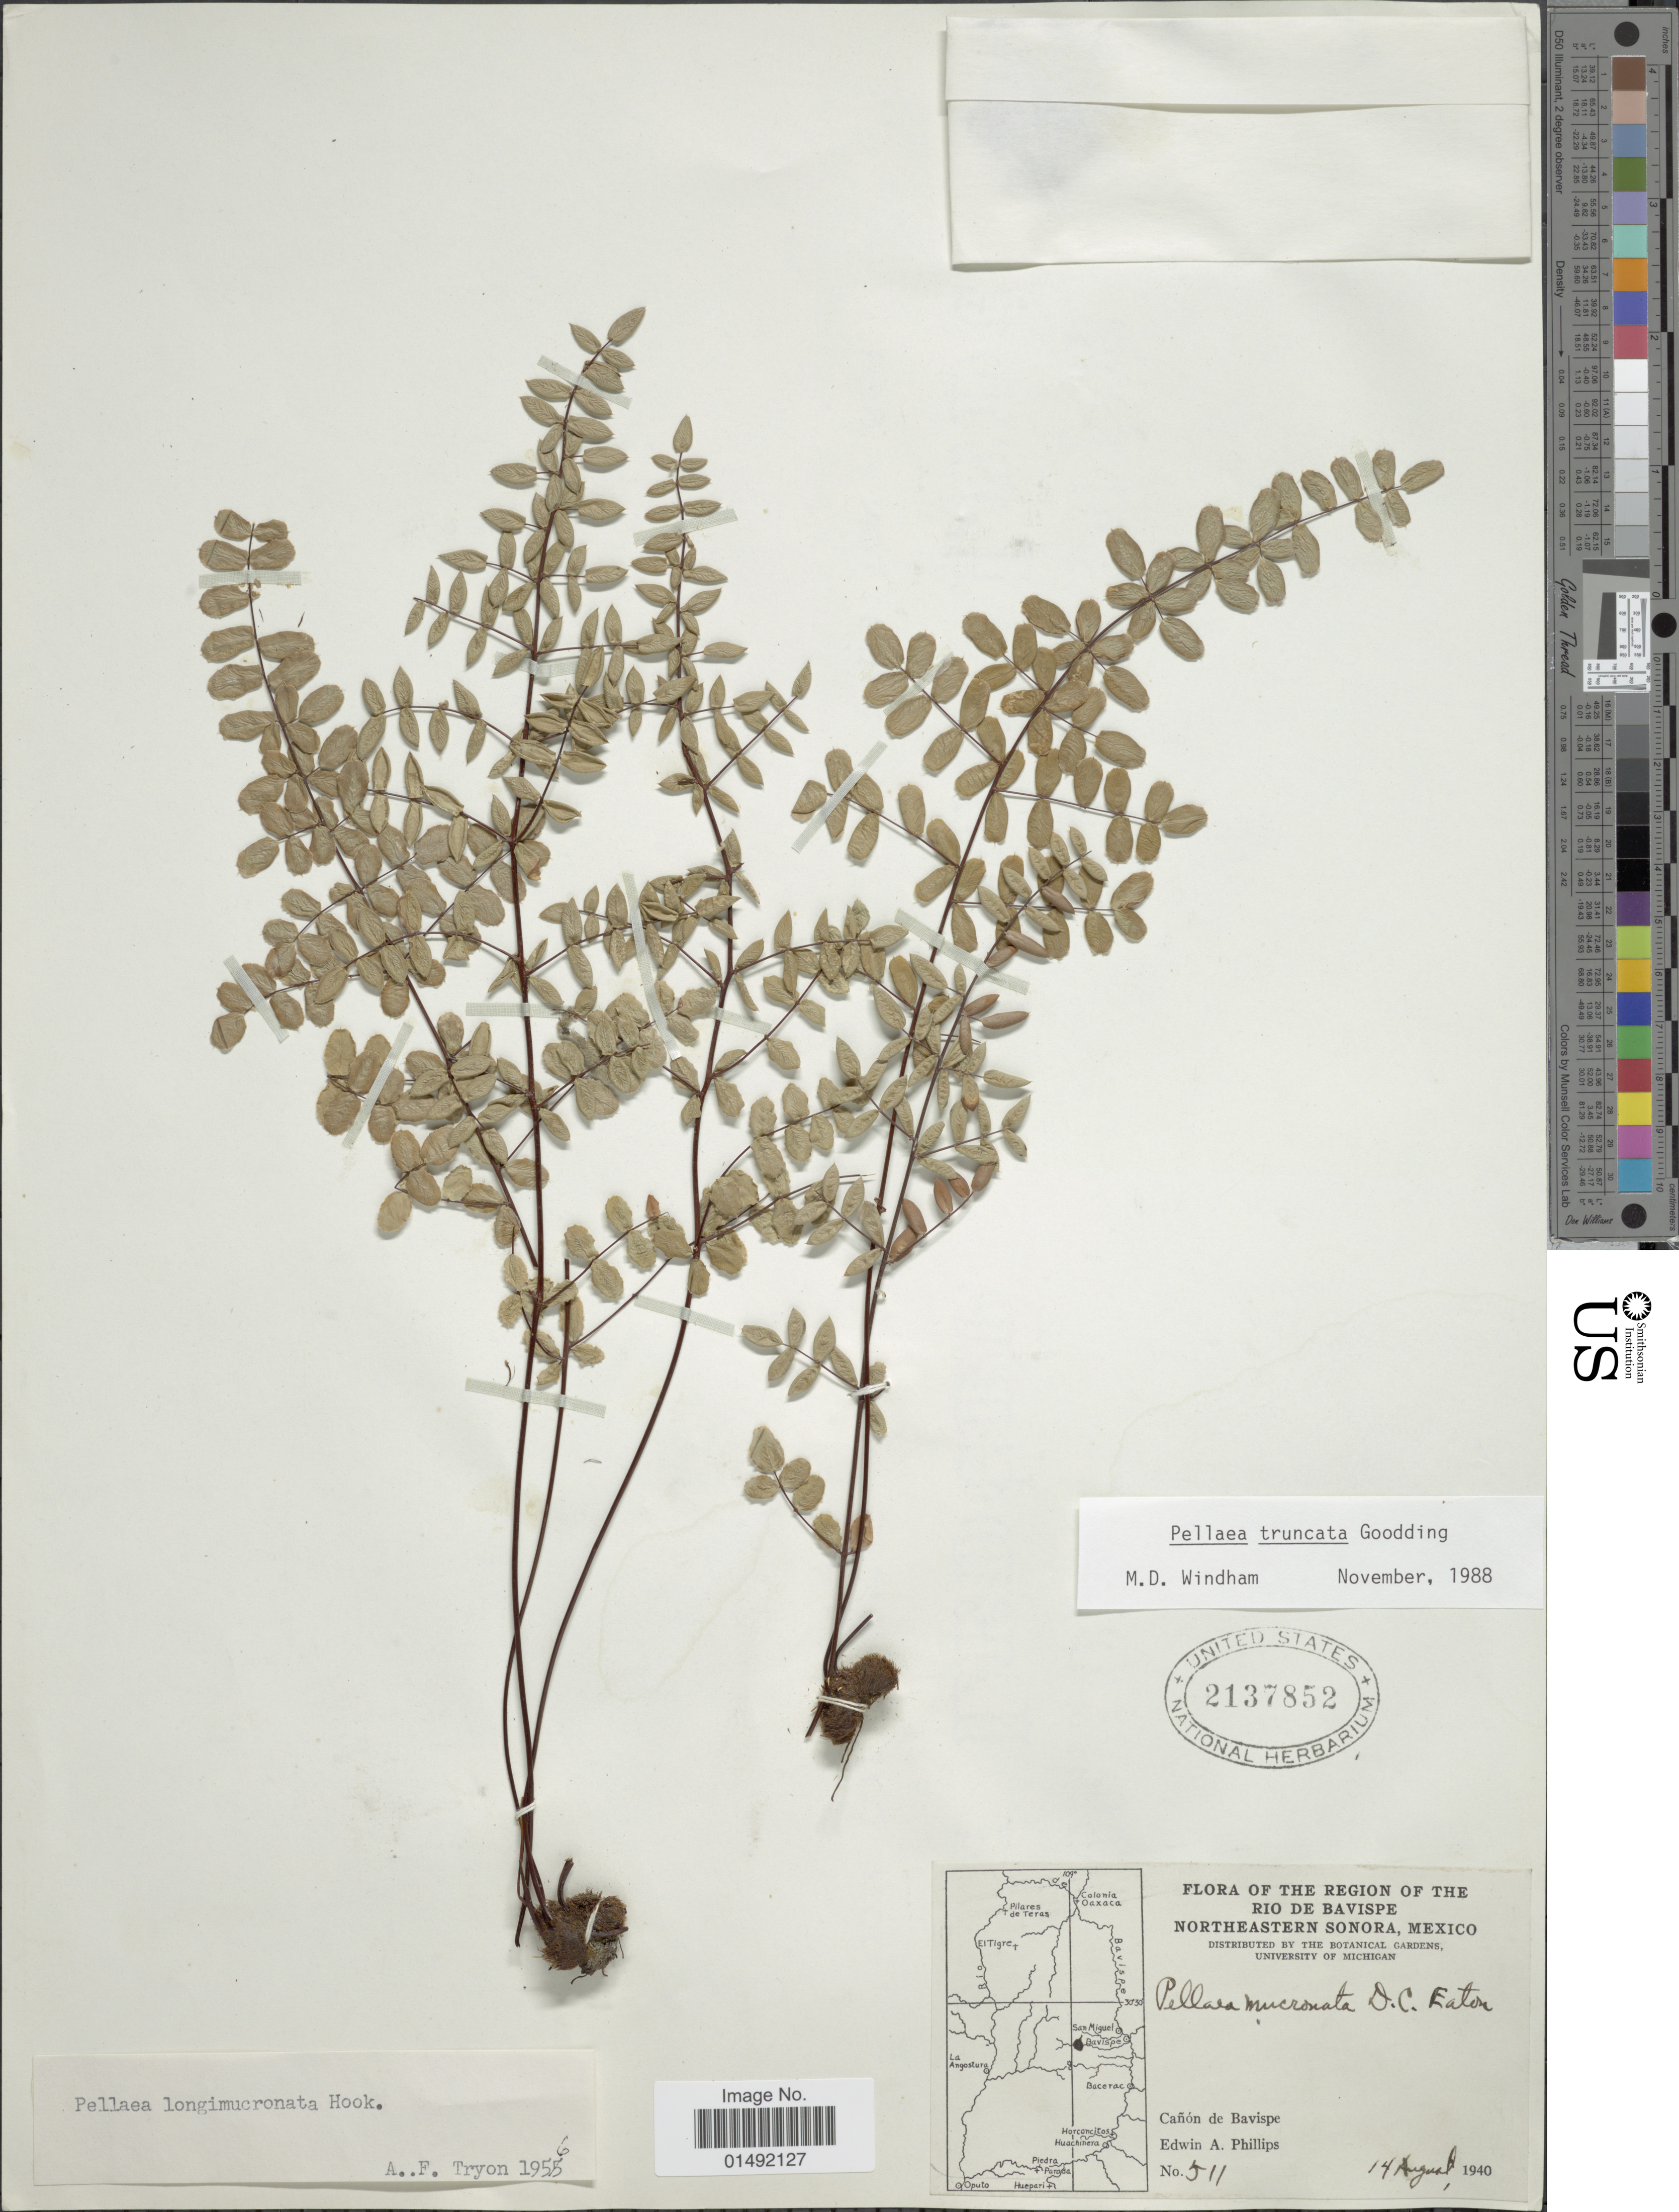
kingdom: Plantae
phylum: Tracheophyta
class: Polypodiopsida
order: Polypodiales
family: Pteridaceae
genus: Pellaea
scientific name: Pellaea truncata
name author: Goodd.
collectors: E. Phillips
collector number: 511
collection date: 1940-08-14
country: Mexico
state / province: Sonora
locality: The Region of the Rio de Bavispe northeastern Sonora, Cañon de Bavispe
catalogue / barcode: US 2137852